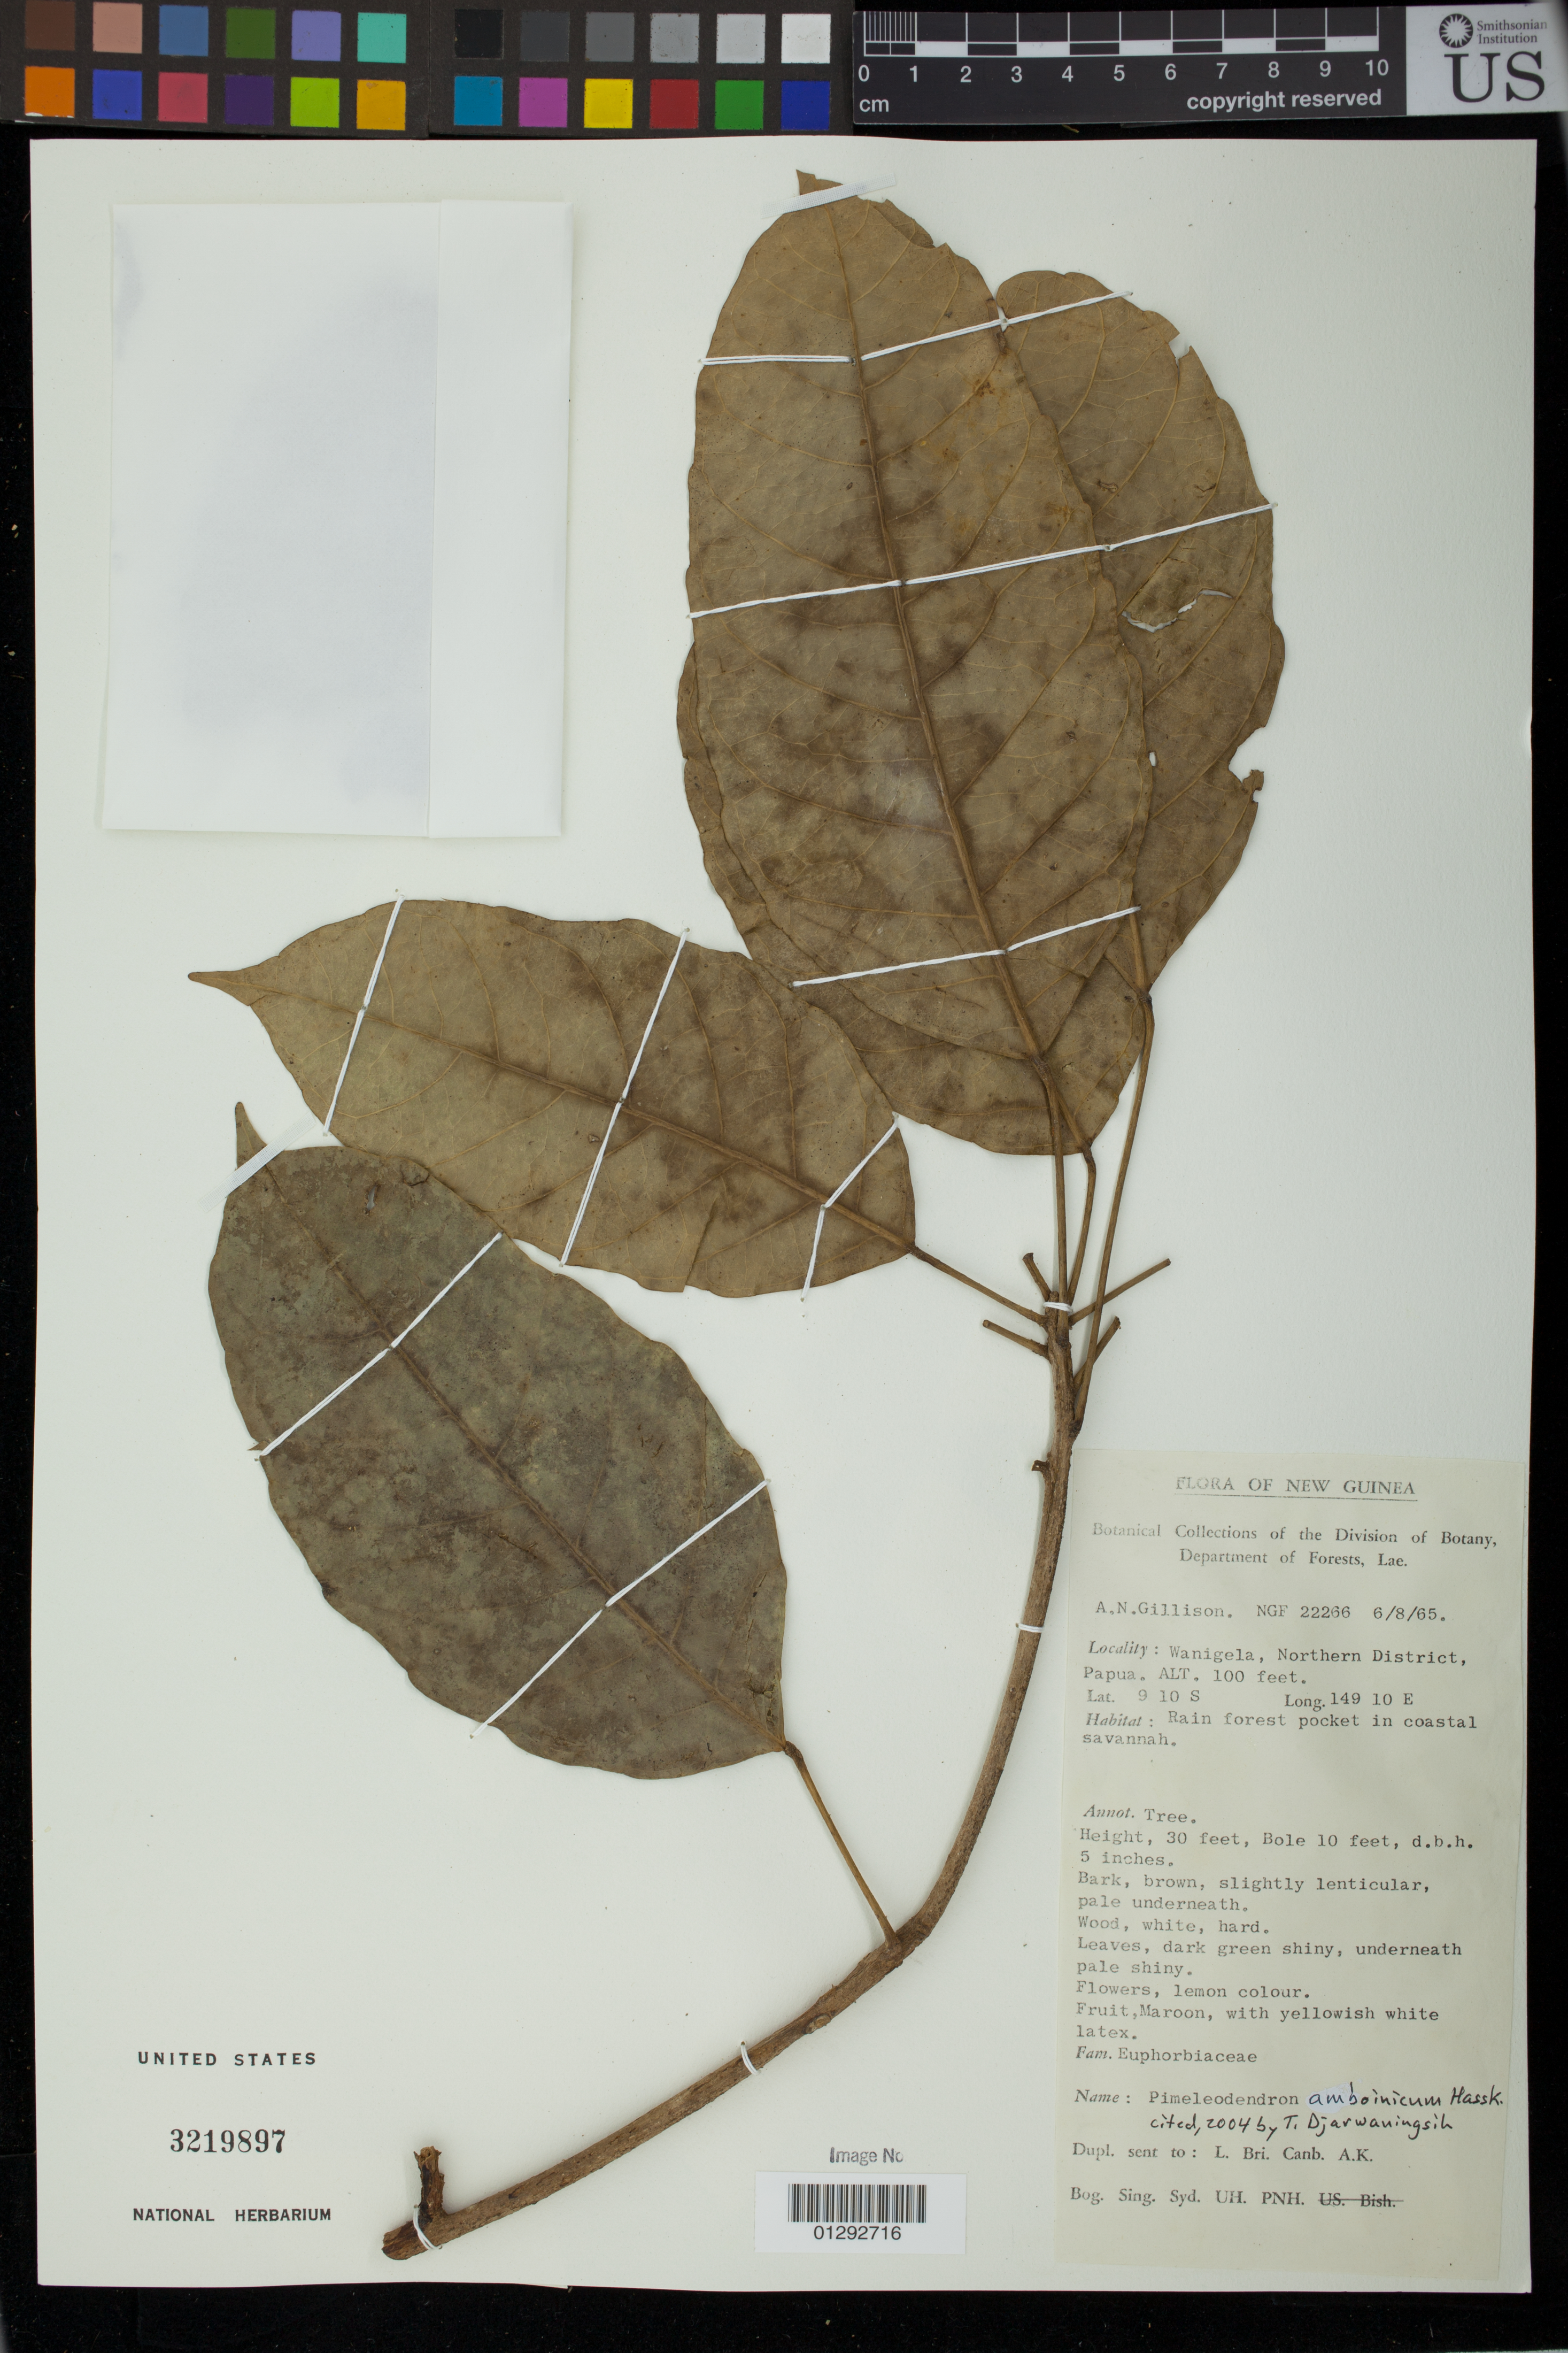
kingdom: Plantae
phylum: Tracheophyta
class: Magnoliopsida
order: Malpighiales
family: Euphorbiaceae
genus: Pimelodendron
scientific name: Pimelodendron amboinicum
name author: Hassk.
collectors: A. Gillison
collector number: NGF 22266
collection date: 1965-08-06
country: Papua New Guinea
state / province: Northern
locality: Wanigela, Northern District, Papua.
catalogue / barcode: US 3219897